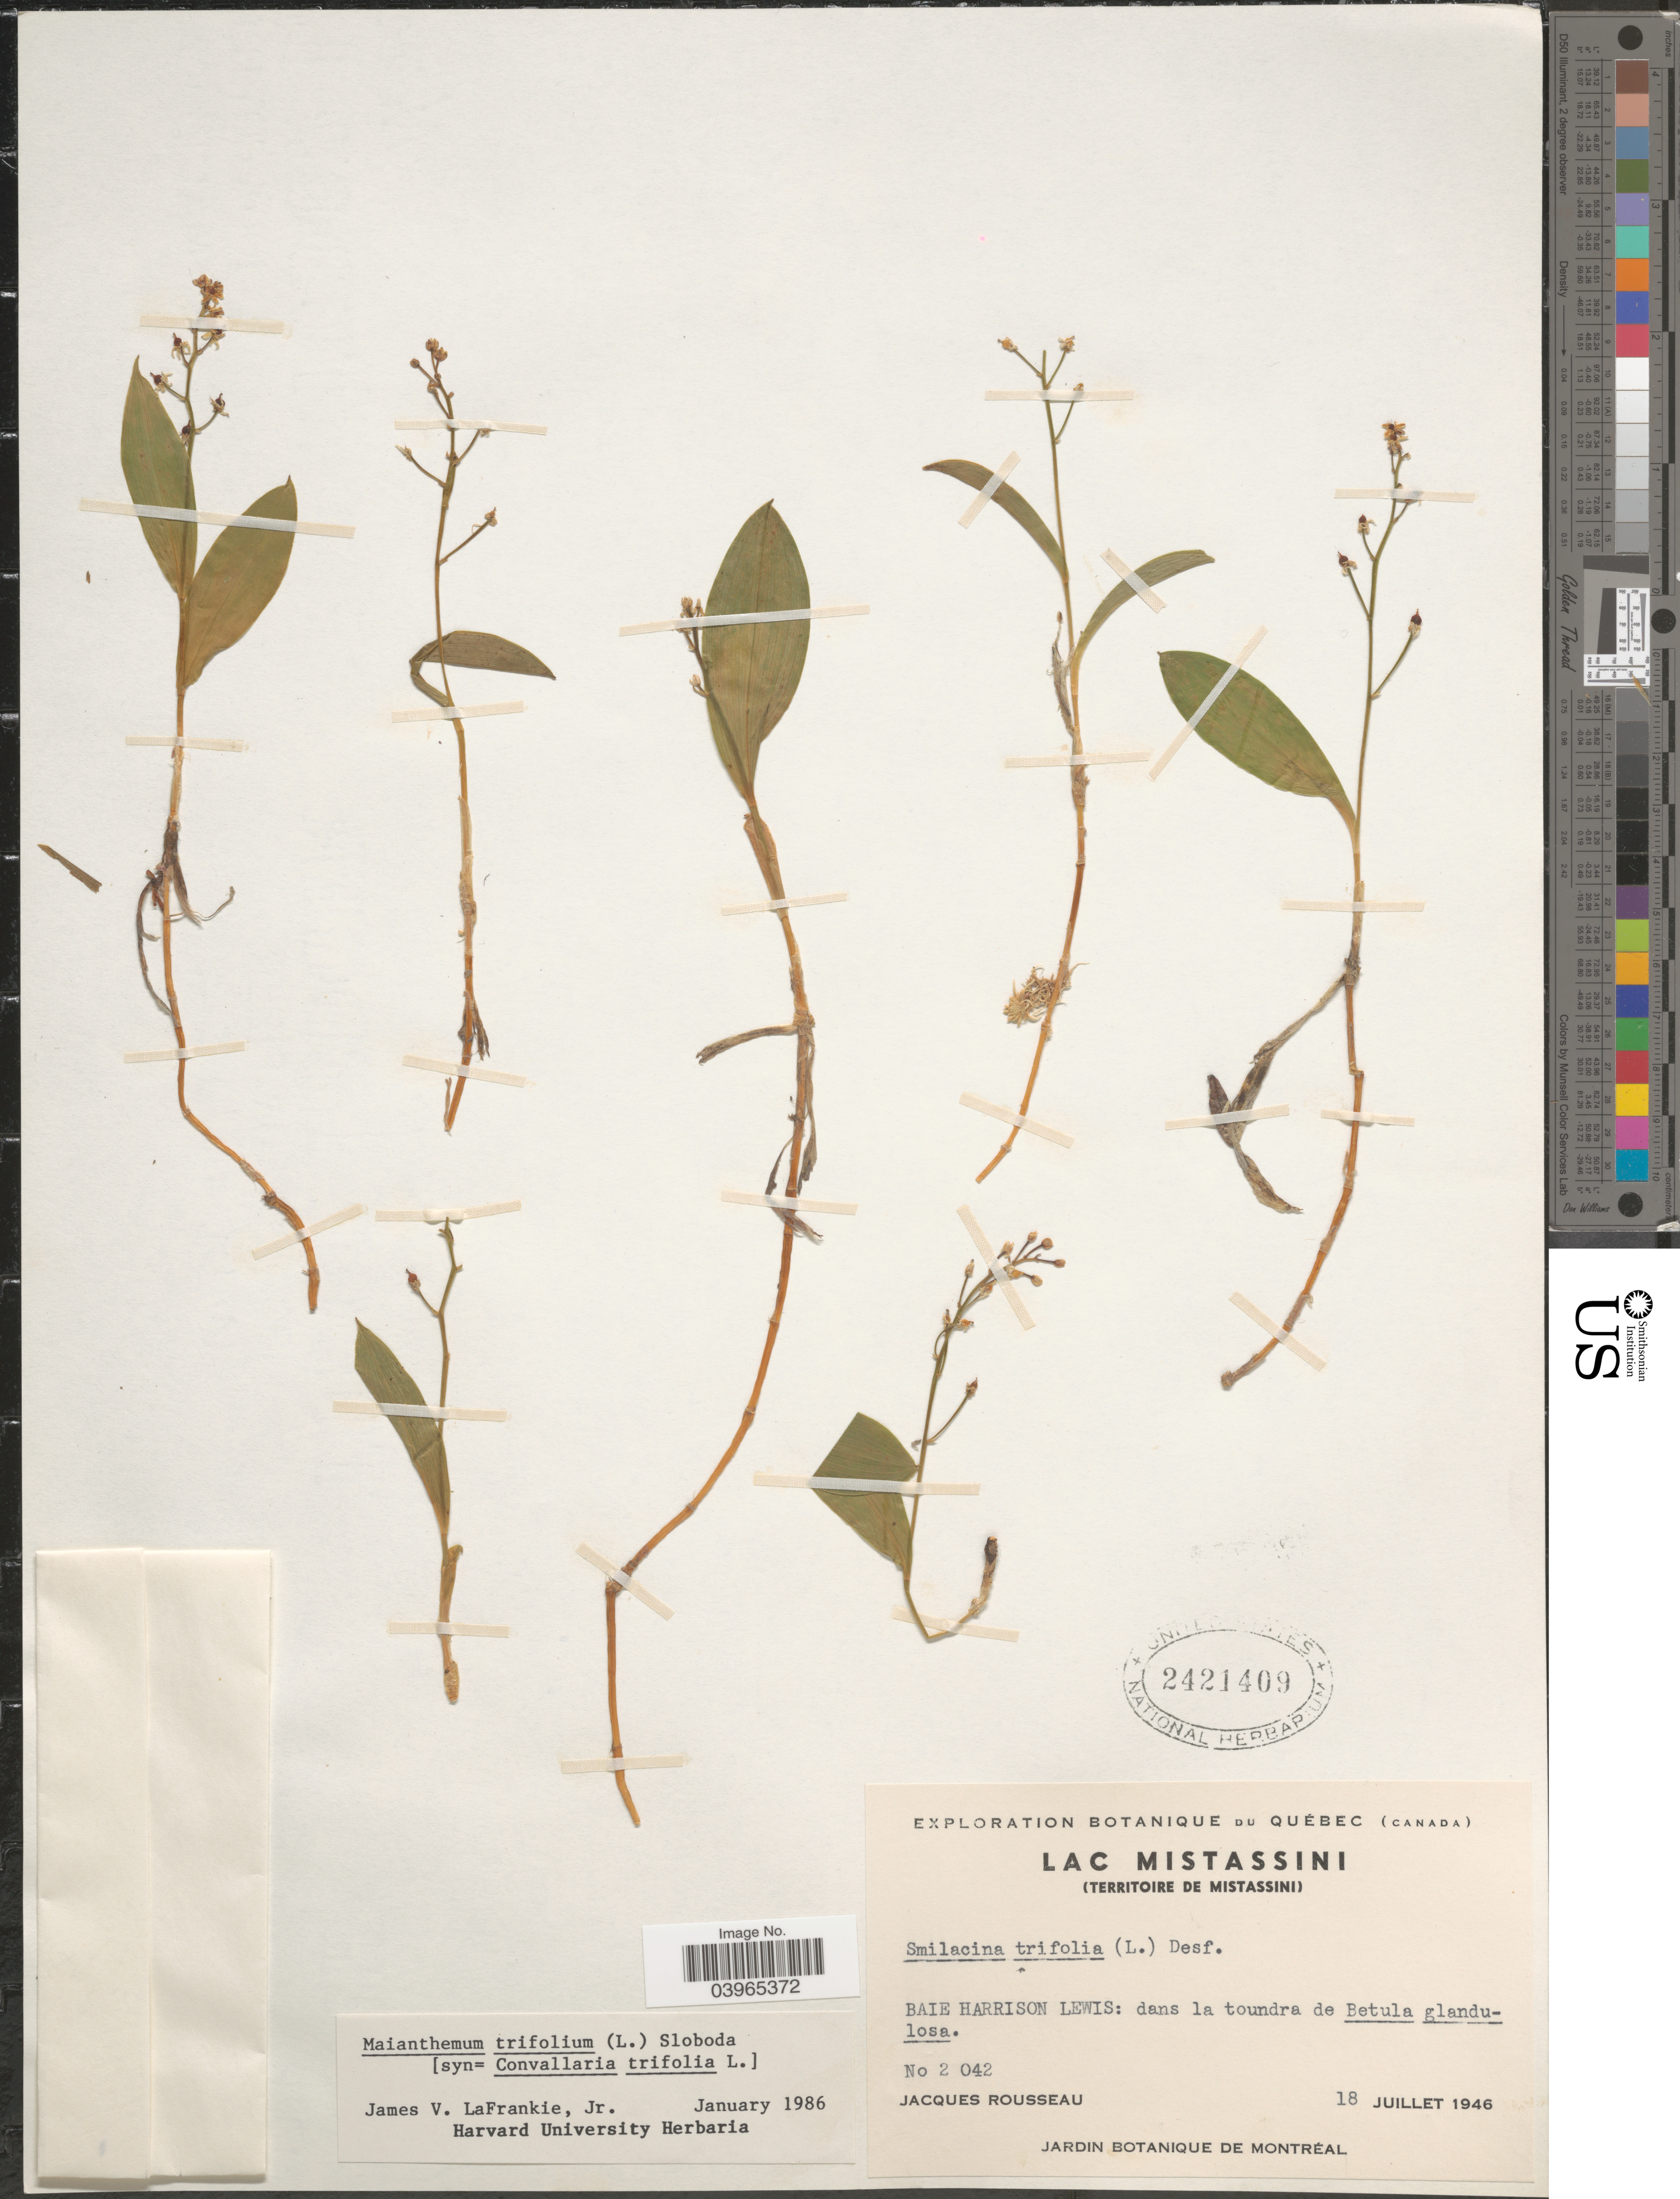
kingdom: Plantae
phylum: Tracheophyta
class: Liliopsida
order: Asparagales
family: Asparagaceae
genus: Maianthemum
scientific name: Maianthemum trifolium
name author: (L.) Sloboda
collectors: J. Rousseau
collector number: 2042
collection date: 1946-07-18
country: Canada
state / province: Quebec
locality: Lac Mistassini (Territoire de Mistassini). Baie Harrison Lewis: dans la toundra de Betula glandulosa.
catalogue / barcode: US 2421409